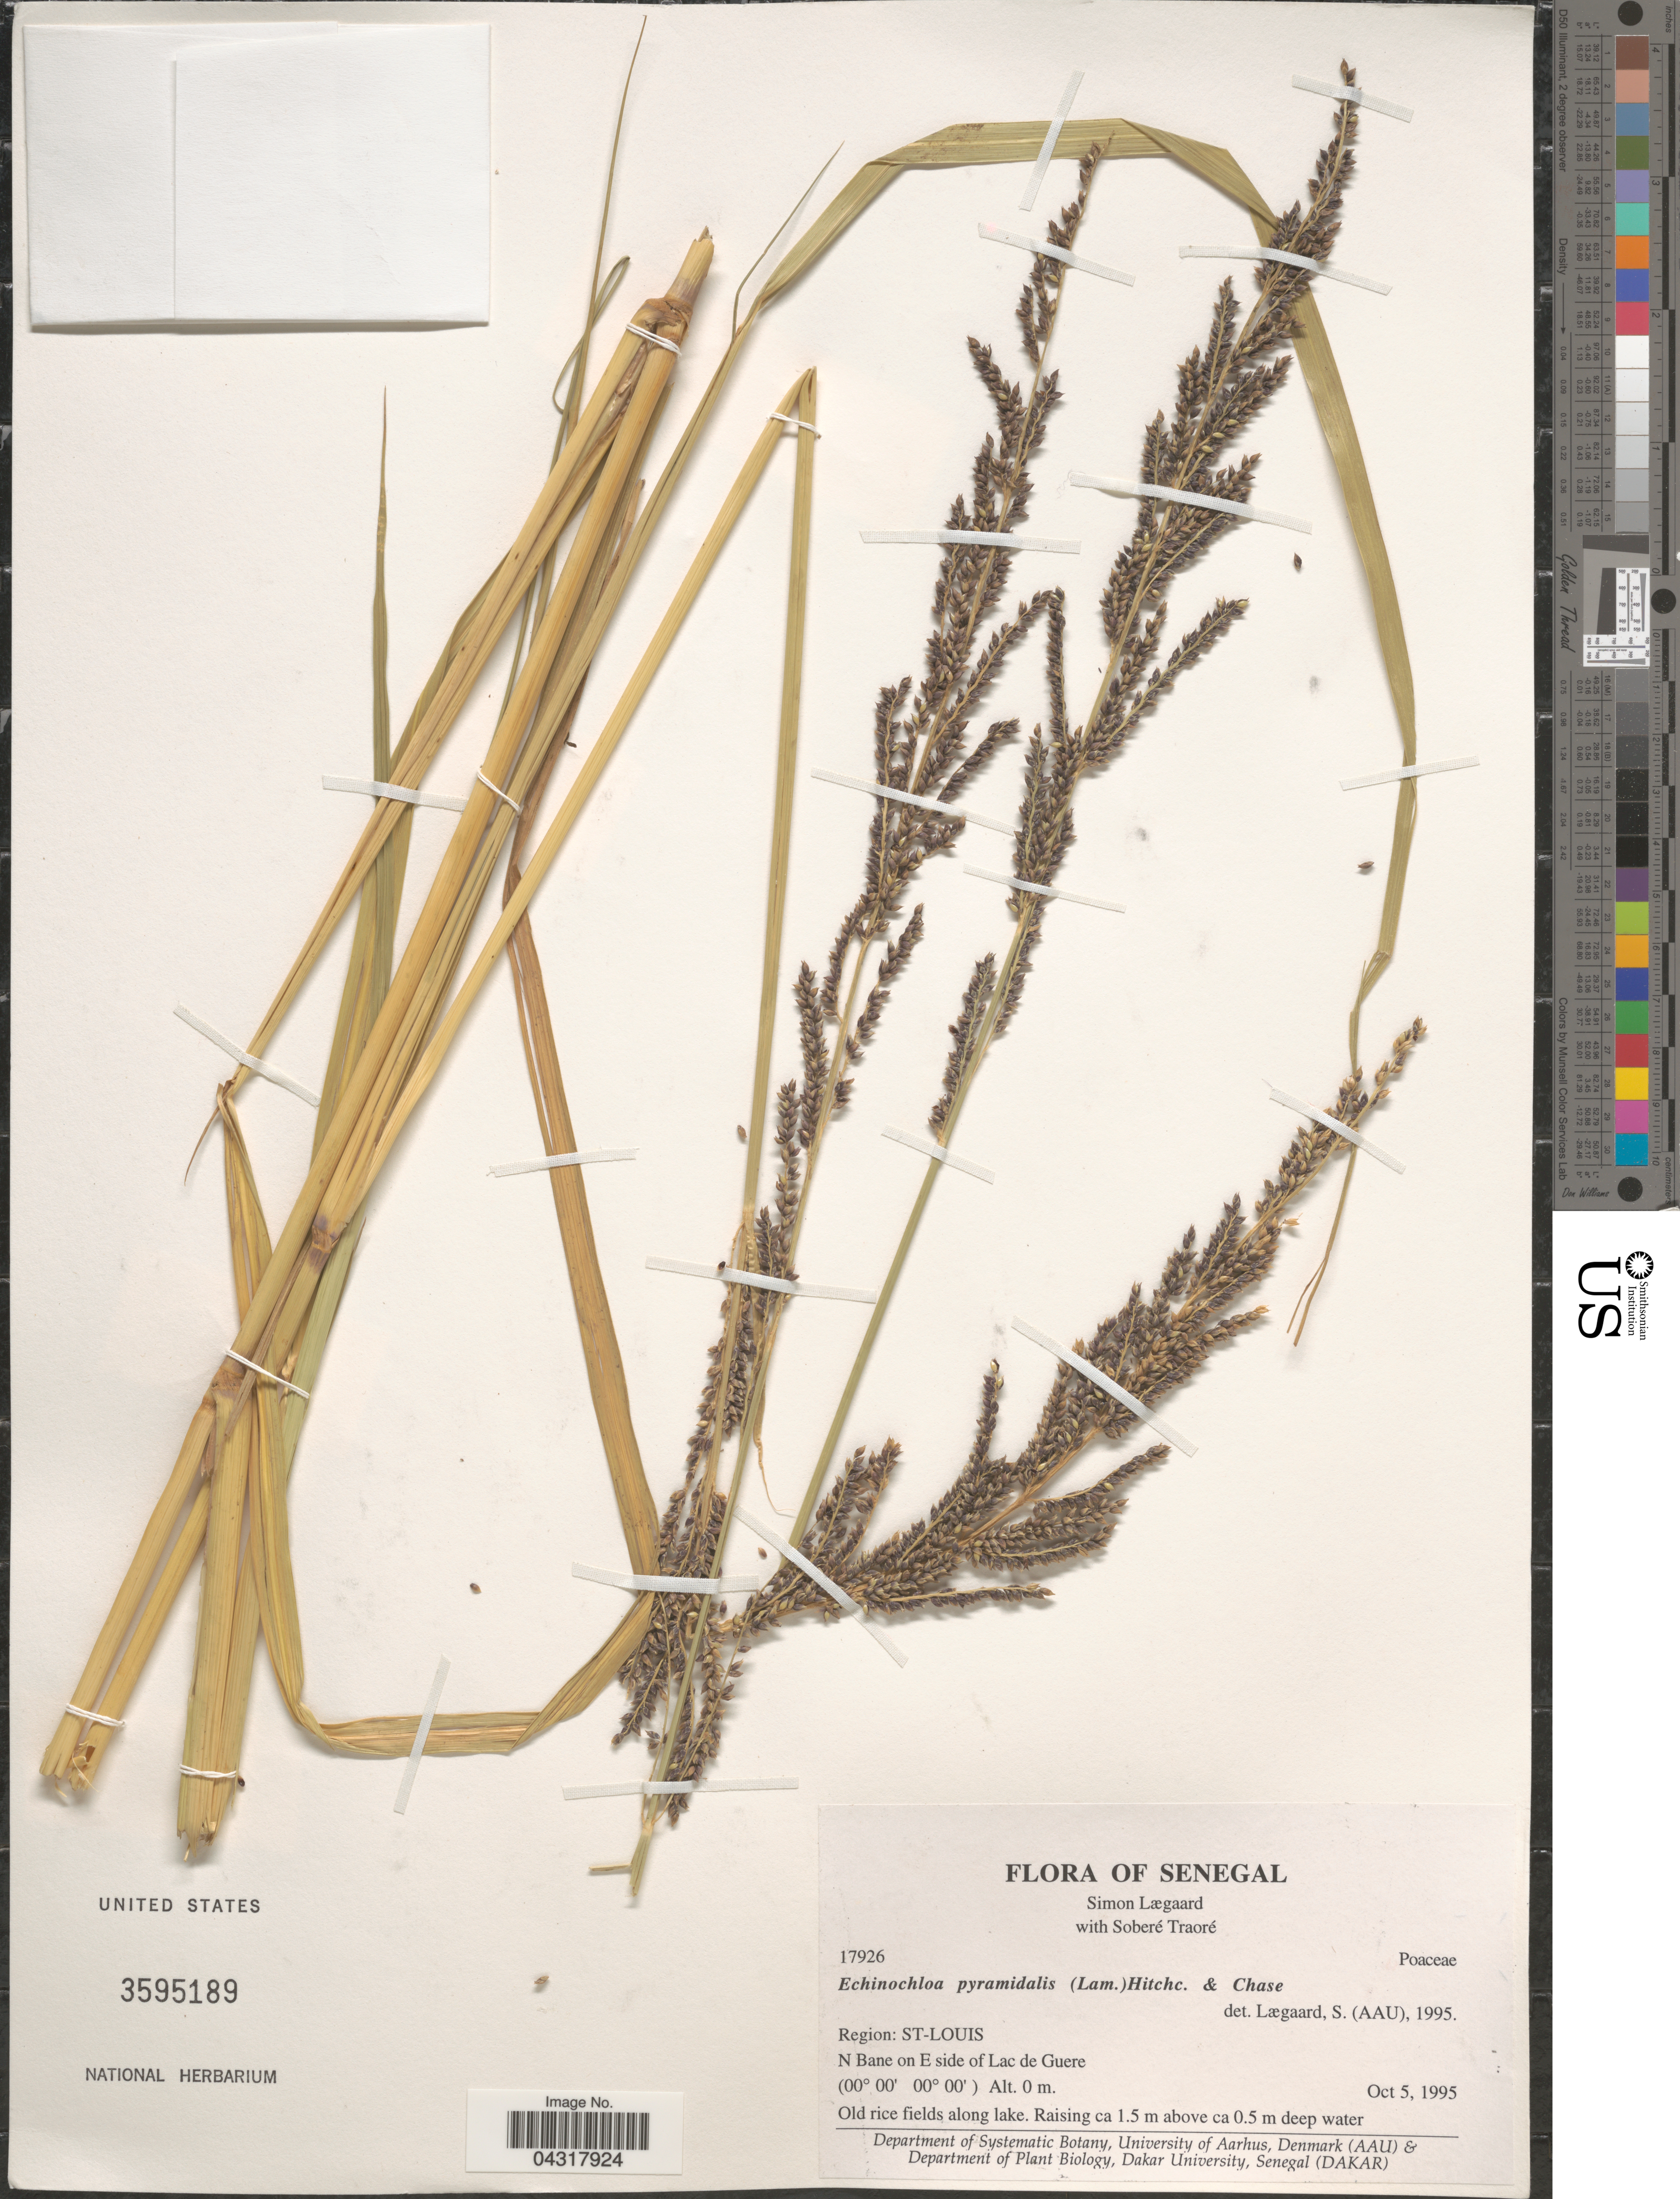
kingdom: Plantae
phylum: Tracheophyta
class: Liliopsida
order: Poales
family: Poaceae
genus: Echinochloa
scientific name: Echinochloa pyramidalis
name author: (Lam.) Hitchc. & Chase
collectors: S. Lægaard & S. Traore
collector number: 17926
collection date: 1995-10-05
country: Senegal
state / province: Saint-Louis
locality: Region: St-Louis. N Bane on E side of Lac de Guere. Old rice fields along lake.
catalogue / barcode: US 3595189